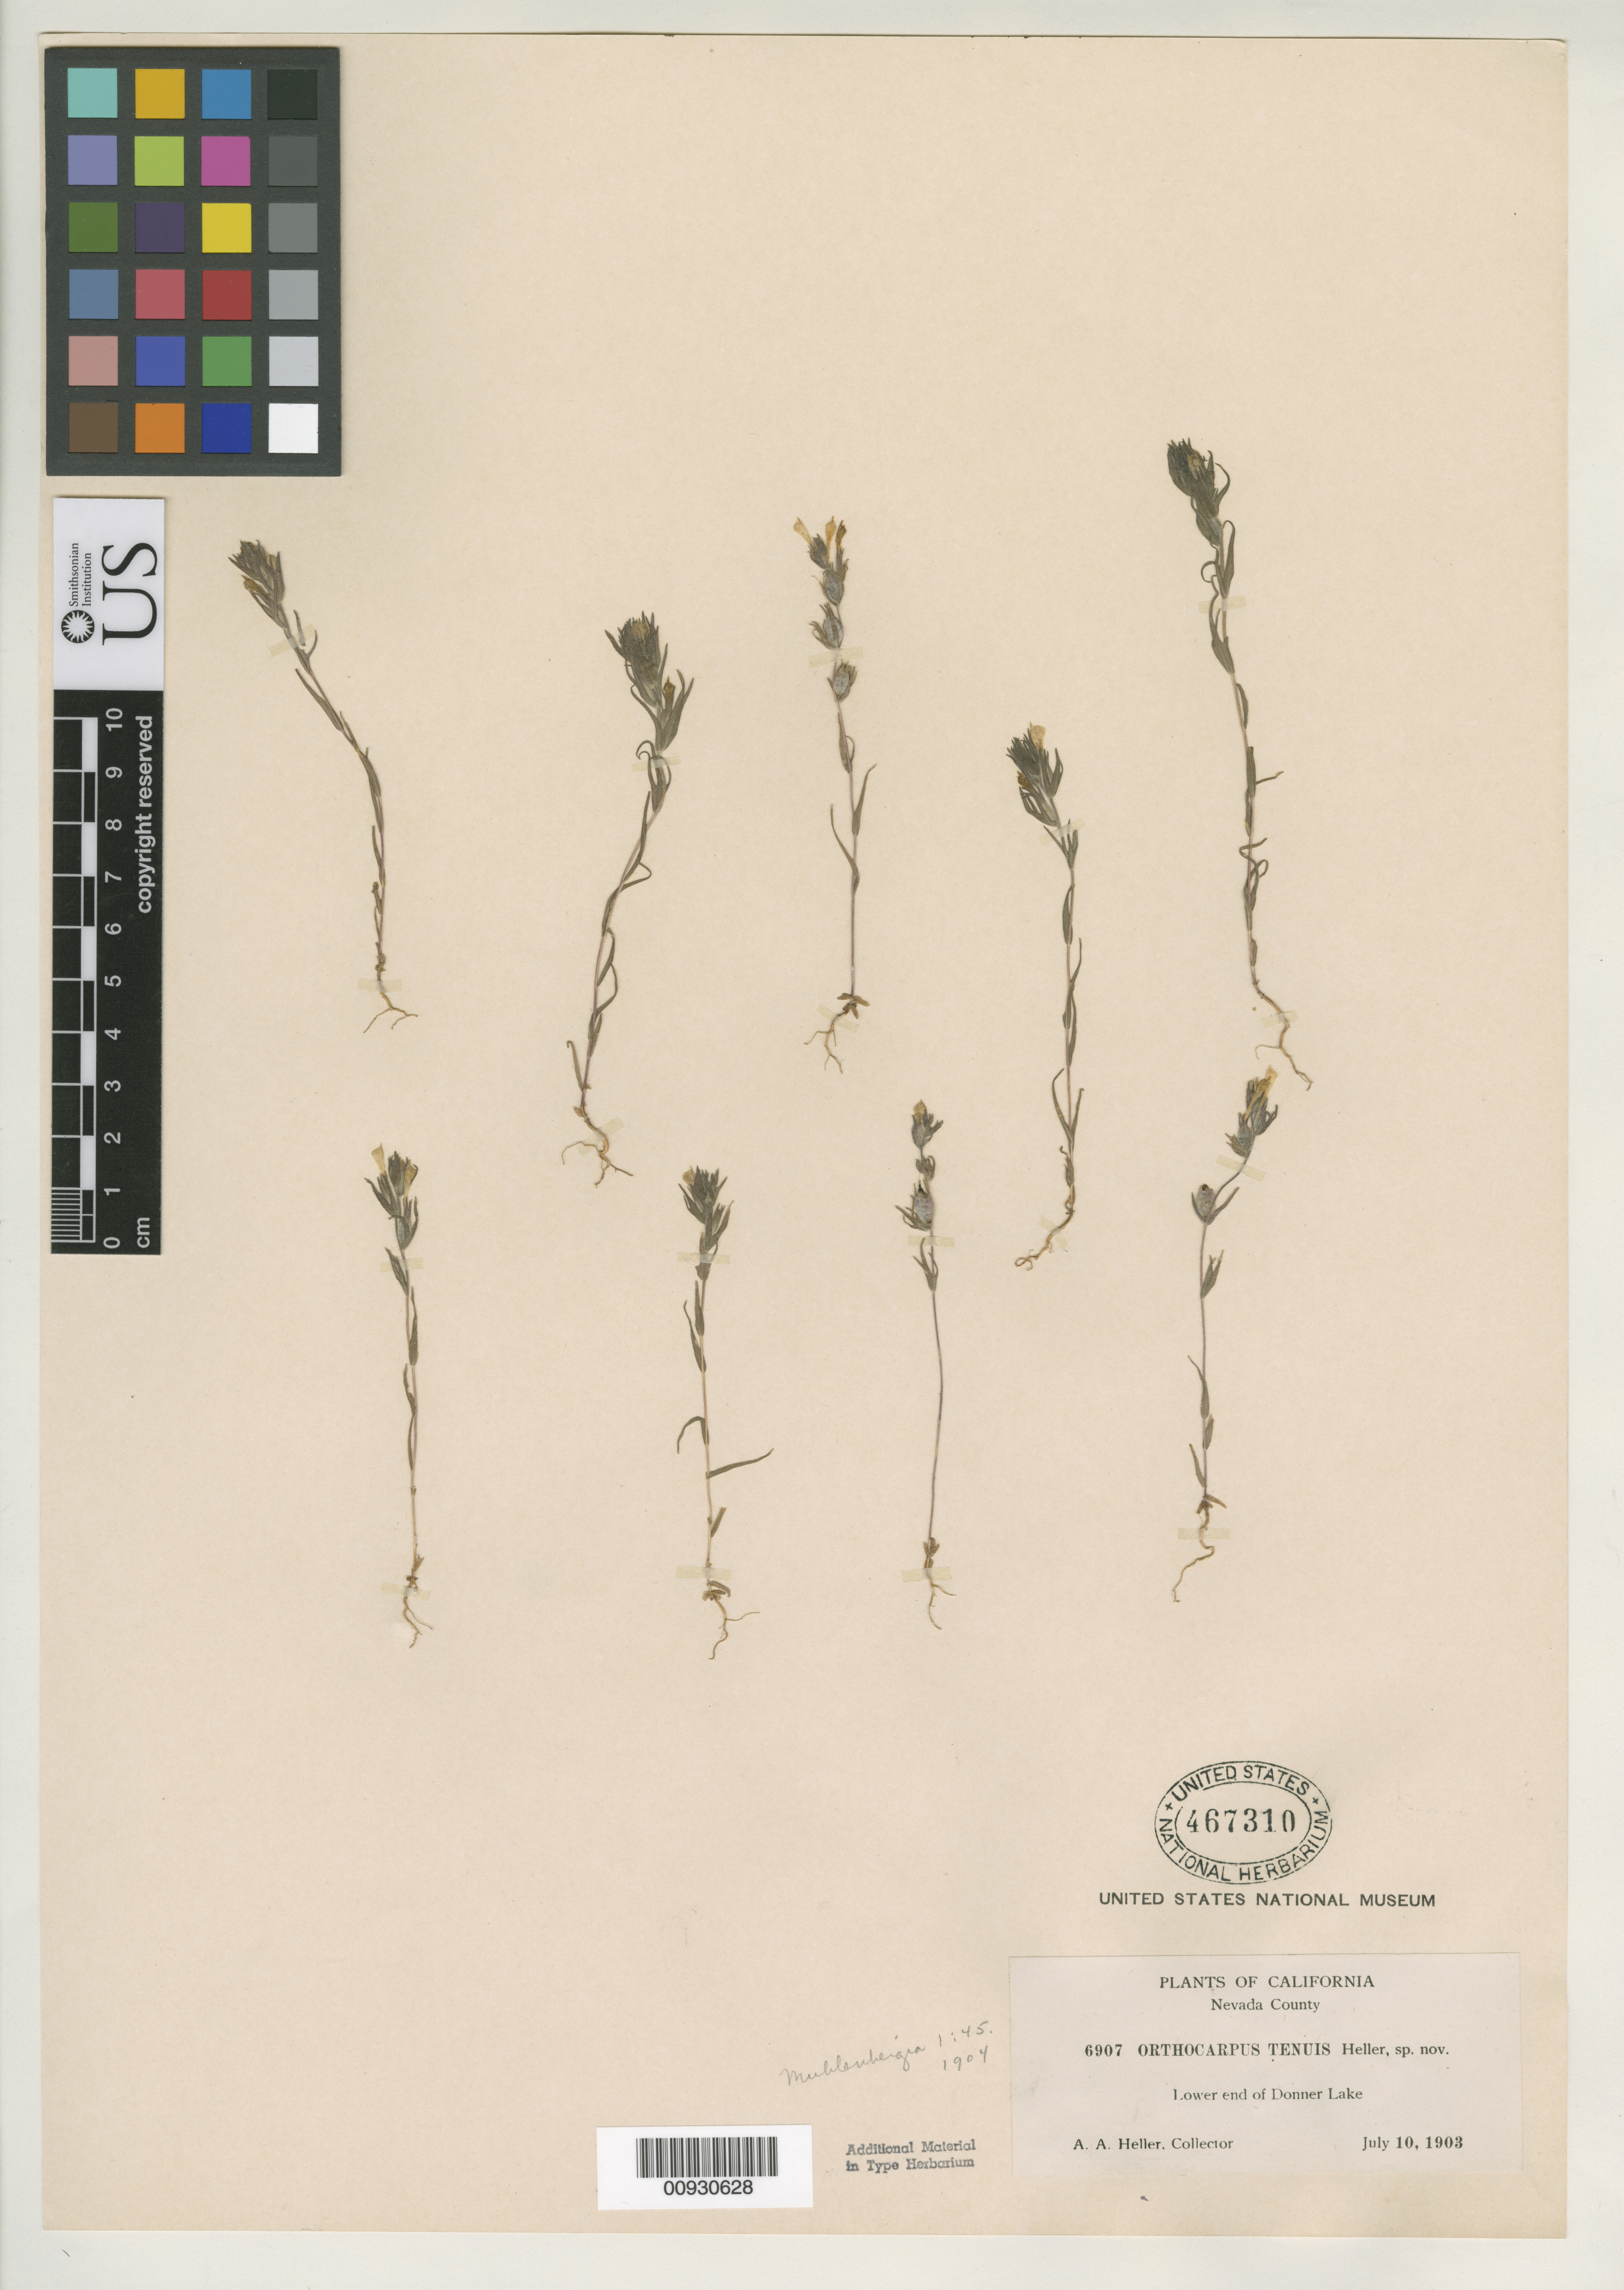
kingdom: Plantae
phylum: Tracheophyta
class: Magnoliopsida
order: Lamiales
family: Orobanchaceae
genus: Orthocarpus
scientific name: Orthocarpus tenuis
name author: A. Heller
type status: Isotype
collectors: A. A. Heller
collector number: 6907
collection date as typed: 10 Jul 1903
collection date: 1903-07-10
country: United States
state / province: California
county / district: Nevada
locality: Lower end of Donner Lake.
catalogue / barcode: US 467310